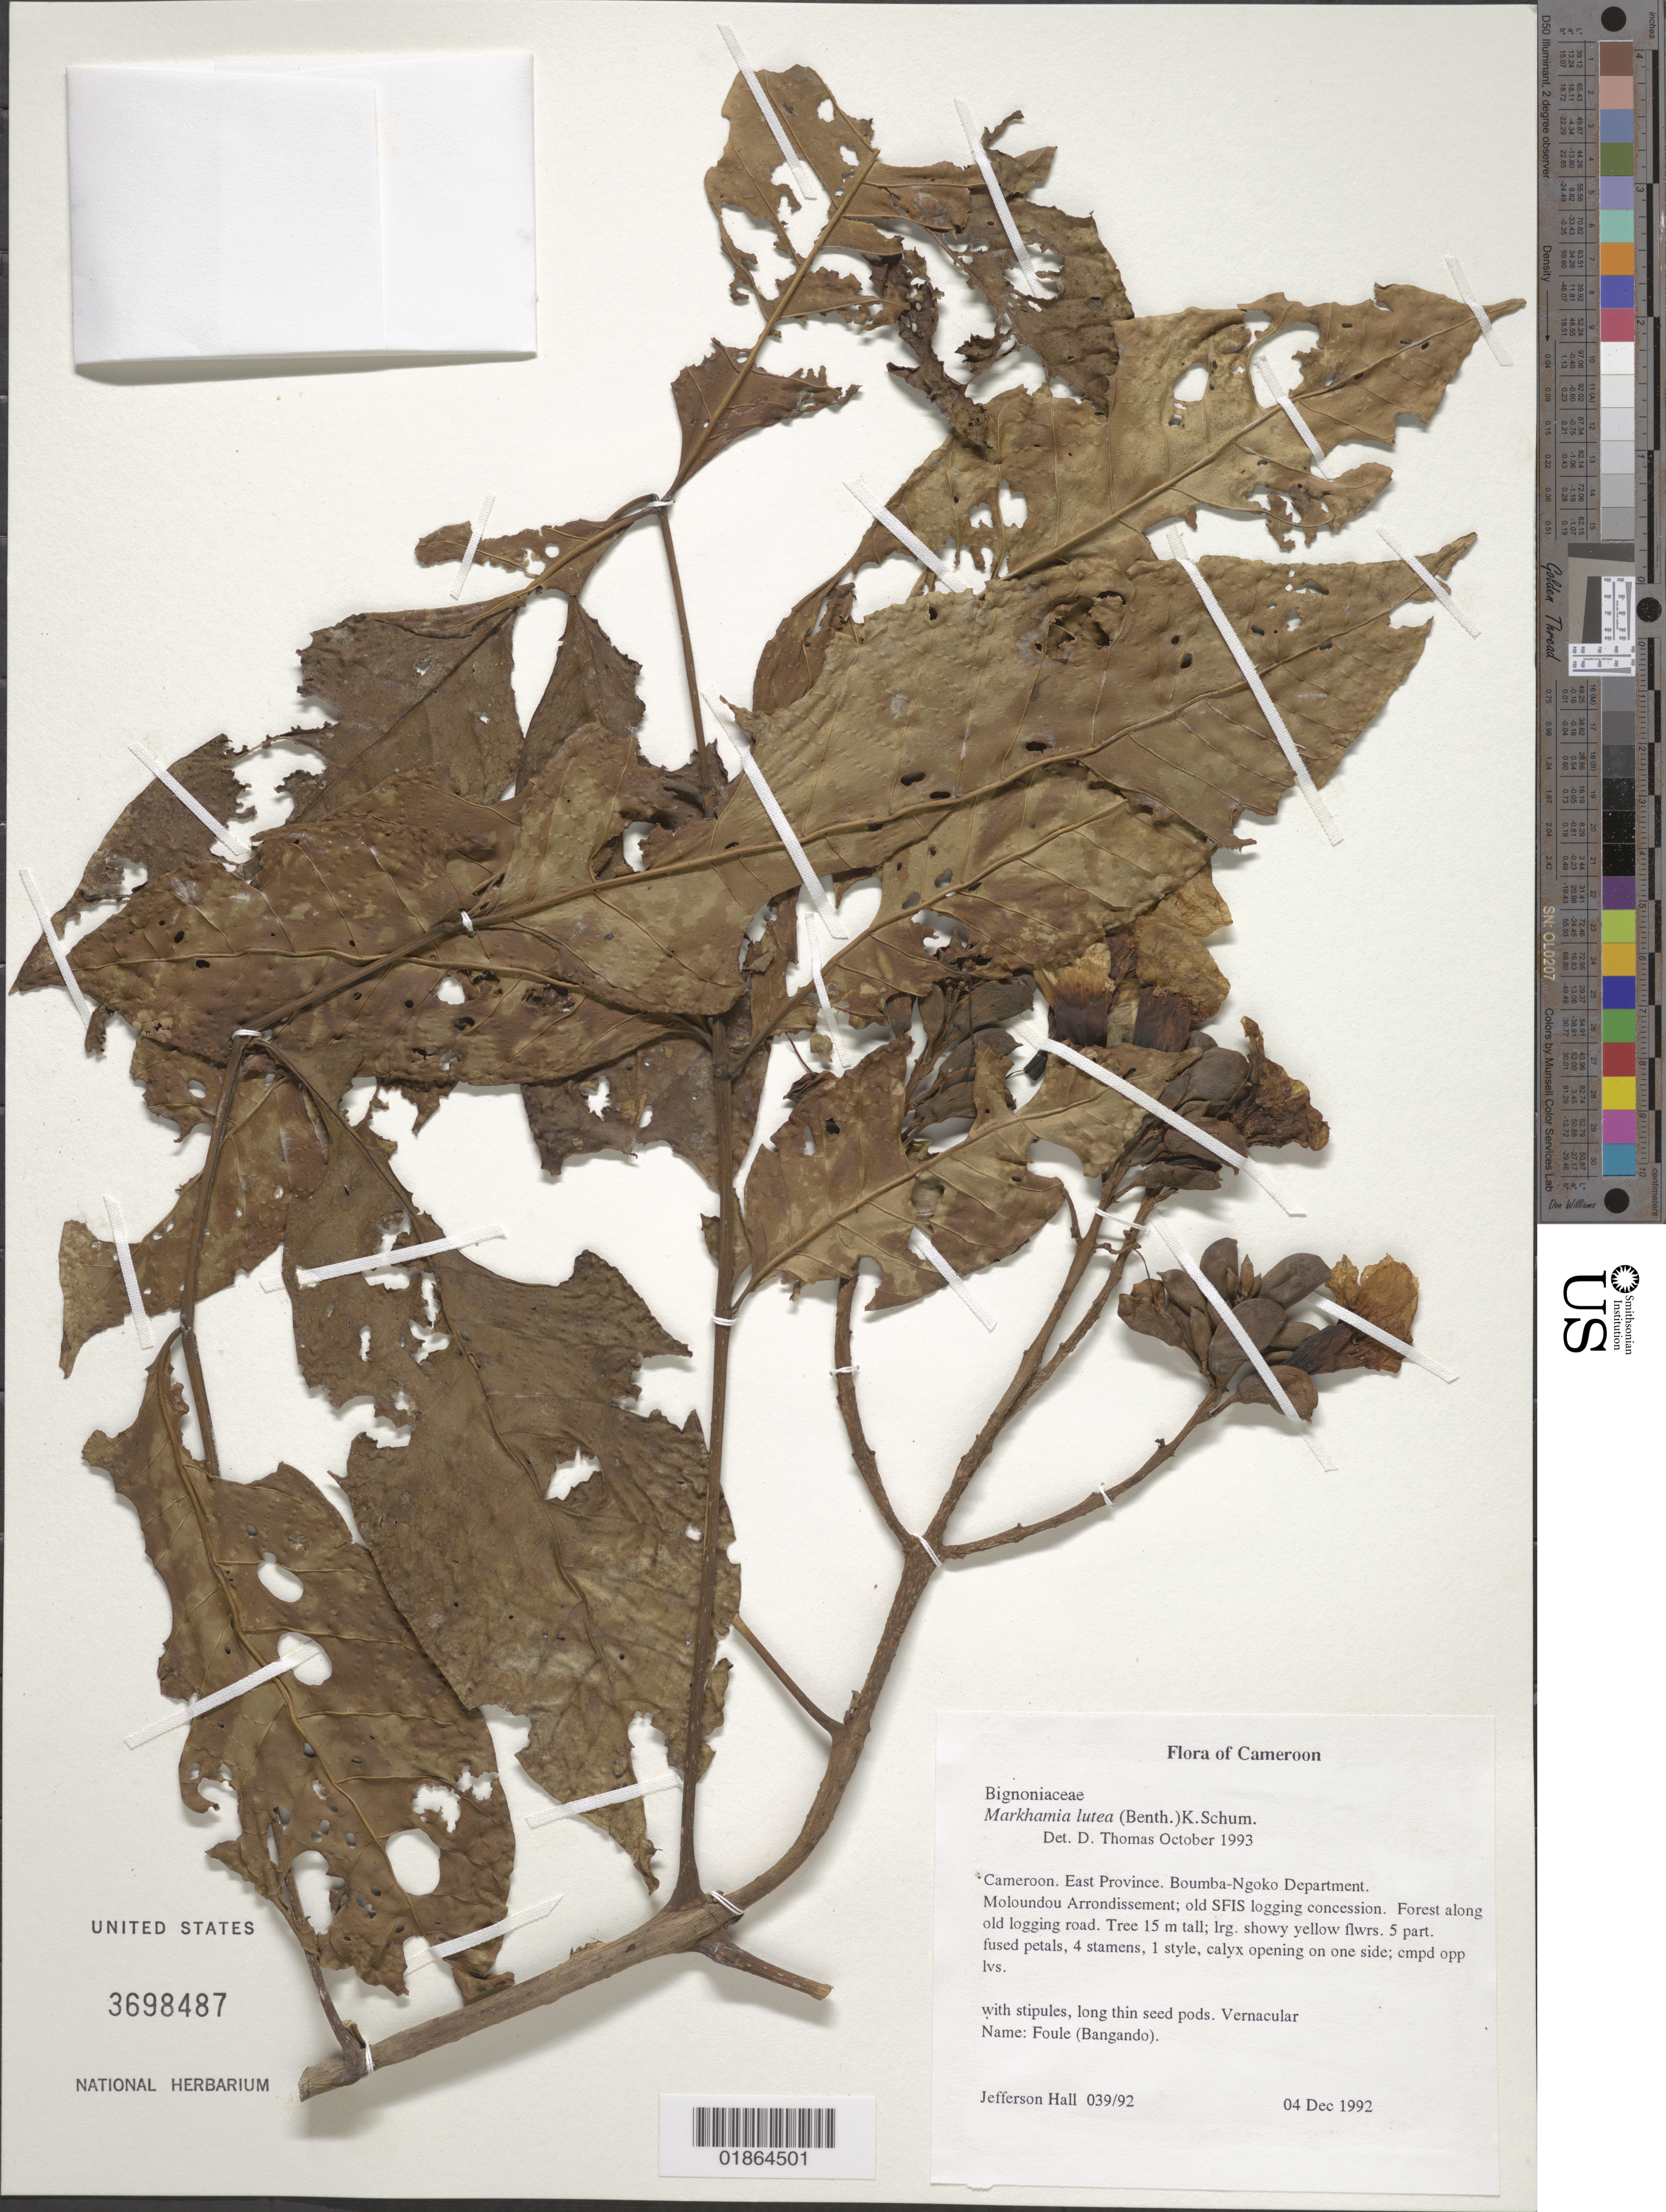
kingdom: Plantae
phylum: Tracheophyta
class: Magnoliopsida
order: Lamiales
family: Bignoniaceae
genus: Markhamia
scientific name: Markhamia lutea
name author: (Benth.) K. Schum.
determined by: Thomas, D.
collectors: J. Hall & -. Edouard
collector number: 039/92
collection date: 1992-12-10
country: Cameroon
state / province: Est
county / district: Boumba-ngoko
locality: Moloundou Arrondissement; old SFIS logging concession.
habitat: Forest along old logging road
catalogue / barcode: US 3698487